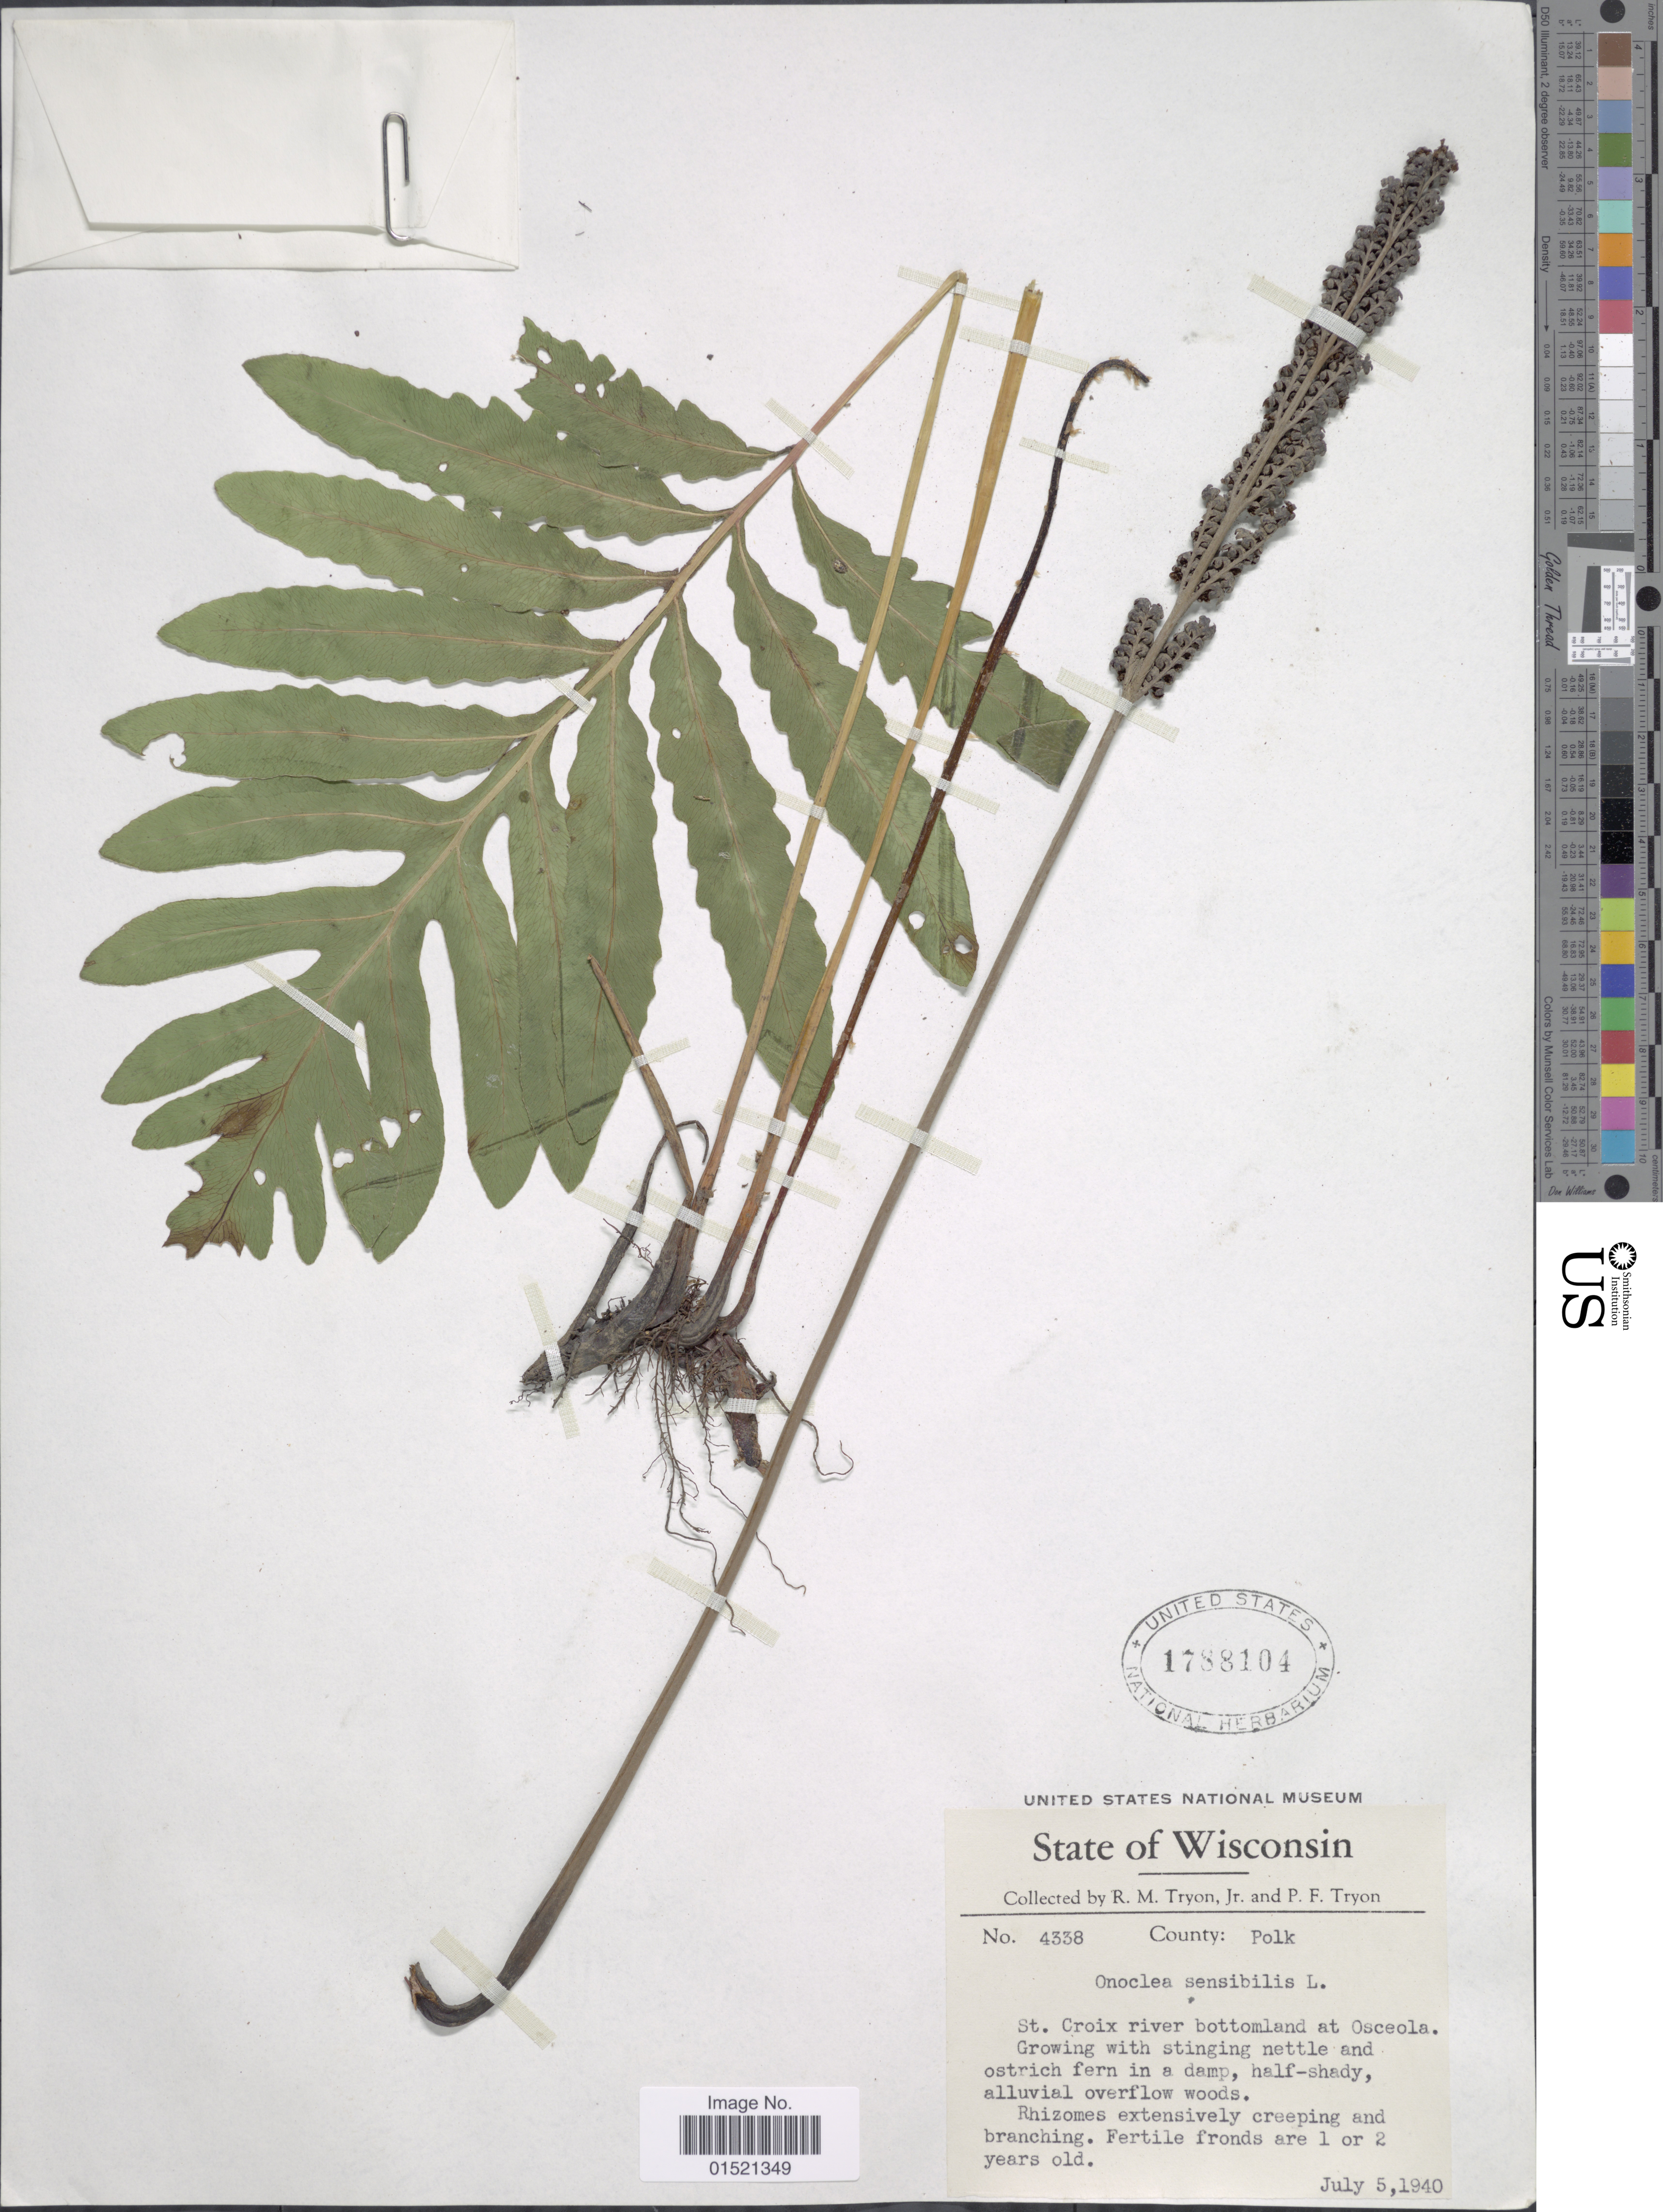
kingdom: Plantae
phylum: Tracheophyta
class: Polypodiopsida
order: Polypodiales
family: Onocleaceae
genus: Onoclea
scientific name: Onoclea sensibilis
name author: L.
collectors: R. M. Tryon & P. Tryon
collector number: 4338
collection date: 1940-07-05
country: United States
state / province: Wisconsin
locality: County: Polk, St Crox river bottomland at Osceola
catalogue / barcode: US 1788104